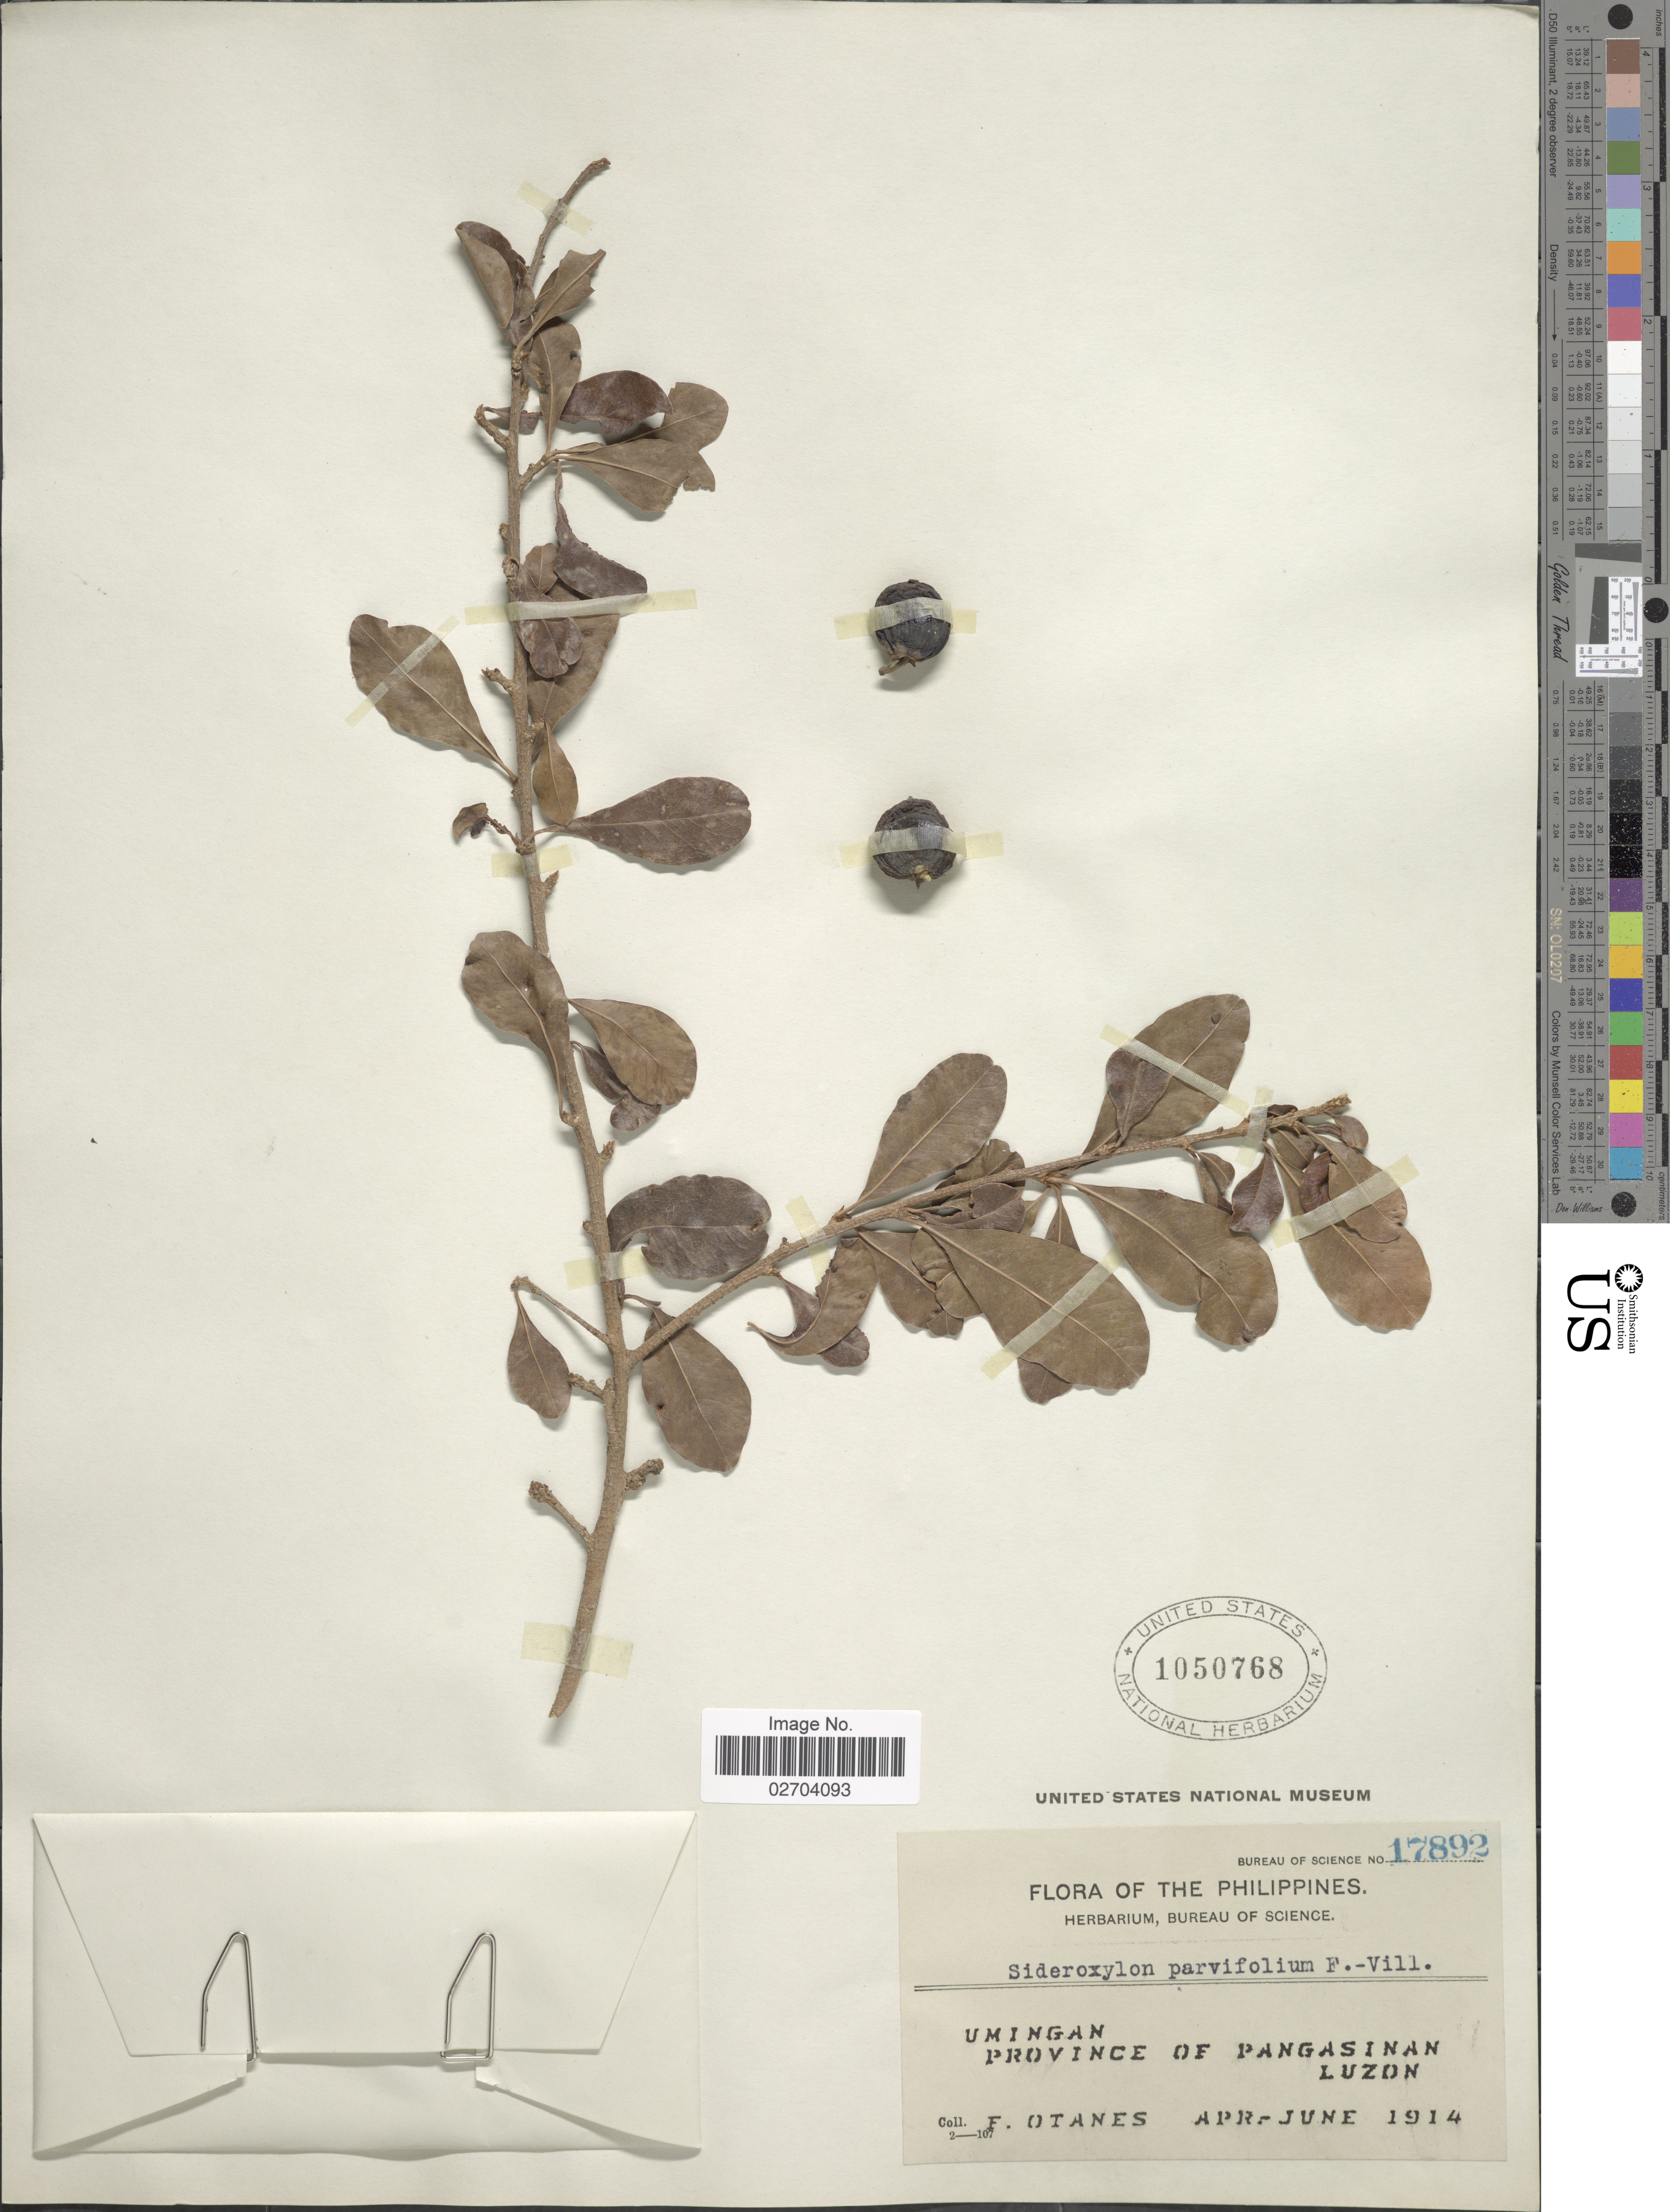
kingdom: Plantae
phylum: Tracheophyta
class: Magnoliopsida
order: Ericales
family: Sapotaceae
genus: Sideroxylon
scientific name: Sideroxylon parvifolium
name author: (A. DC.) Fern.-Vill.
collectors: F. Q. Otanes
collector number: Bureau of Science 17892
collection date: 1914-04/1914-06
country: Philippines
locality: Umingan, Province of Pangasinan, Luzon.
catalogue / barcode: US 1050768